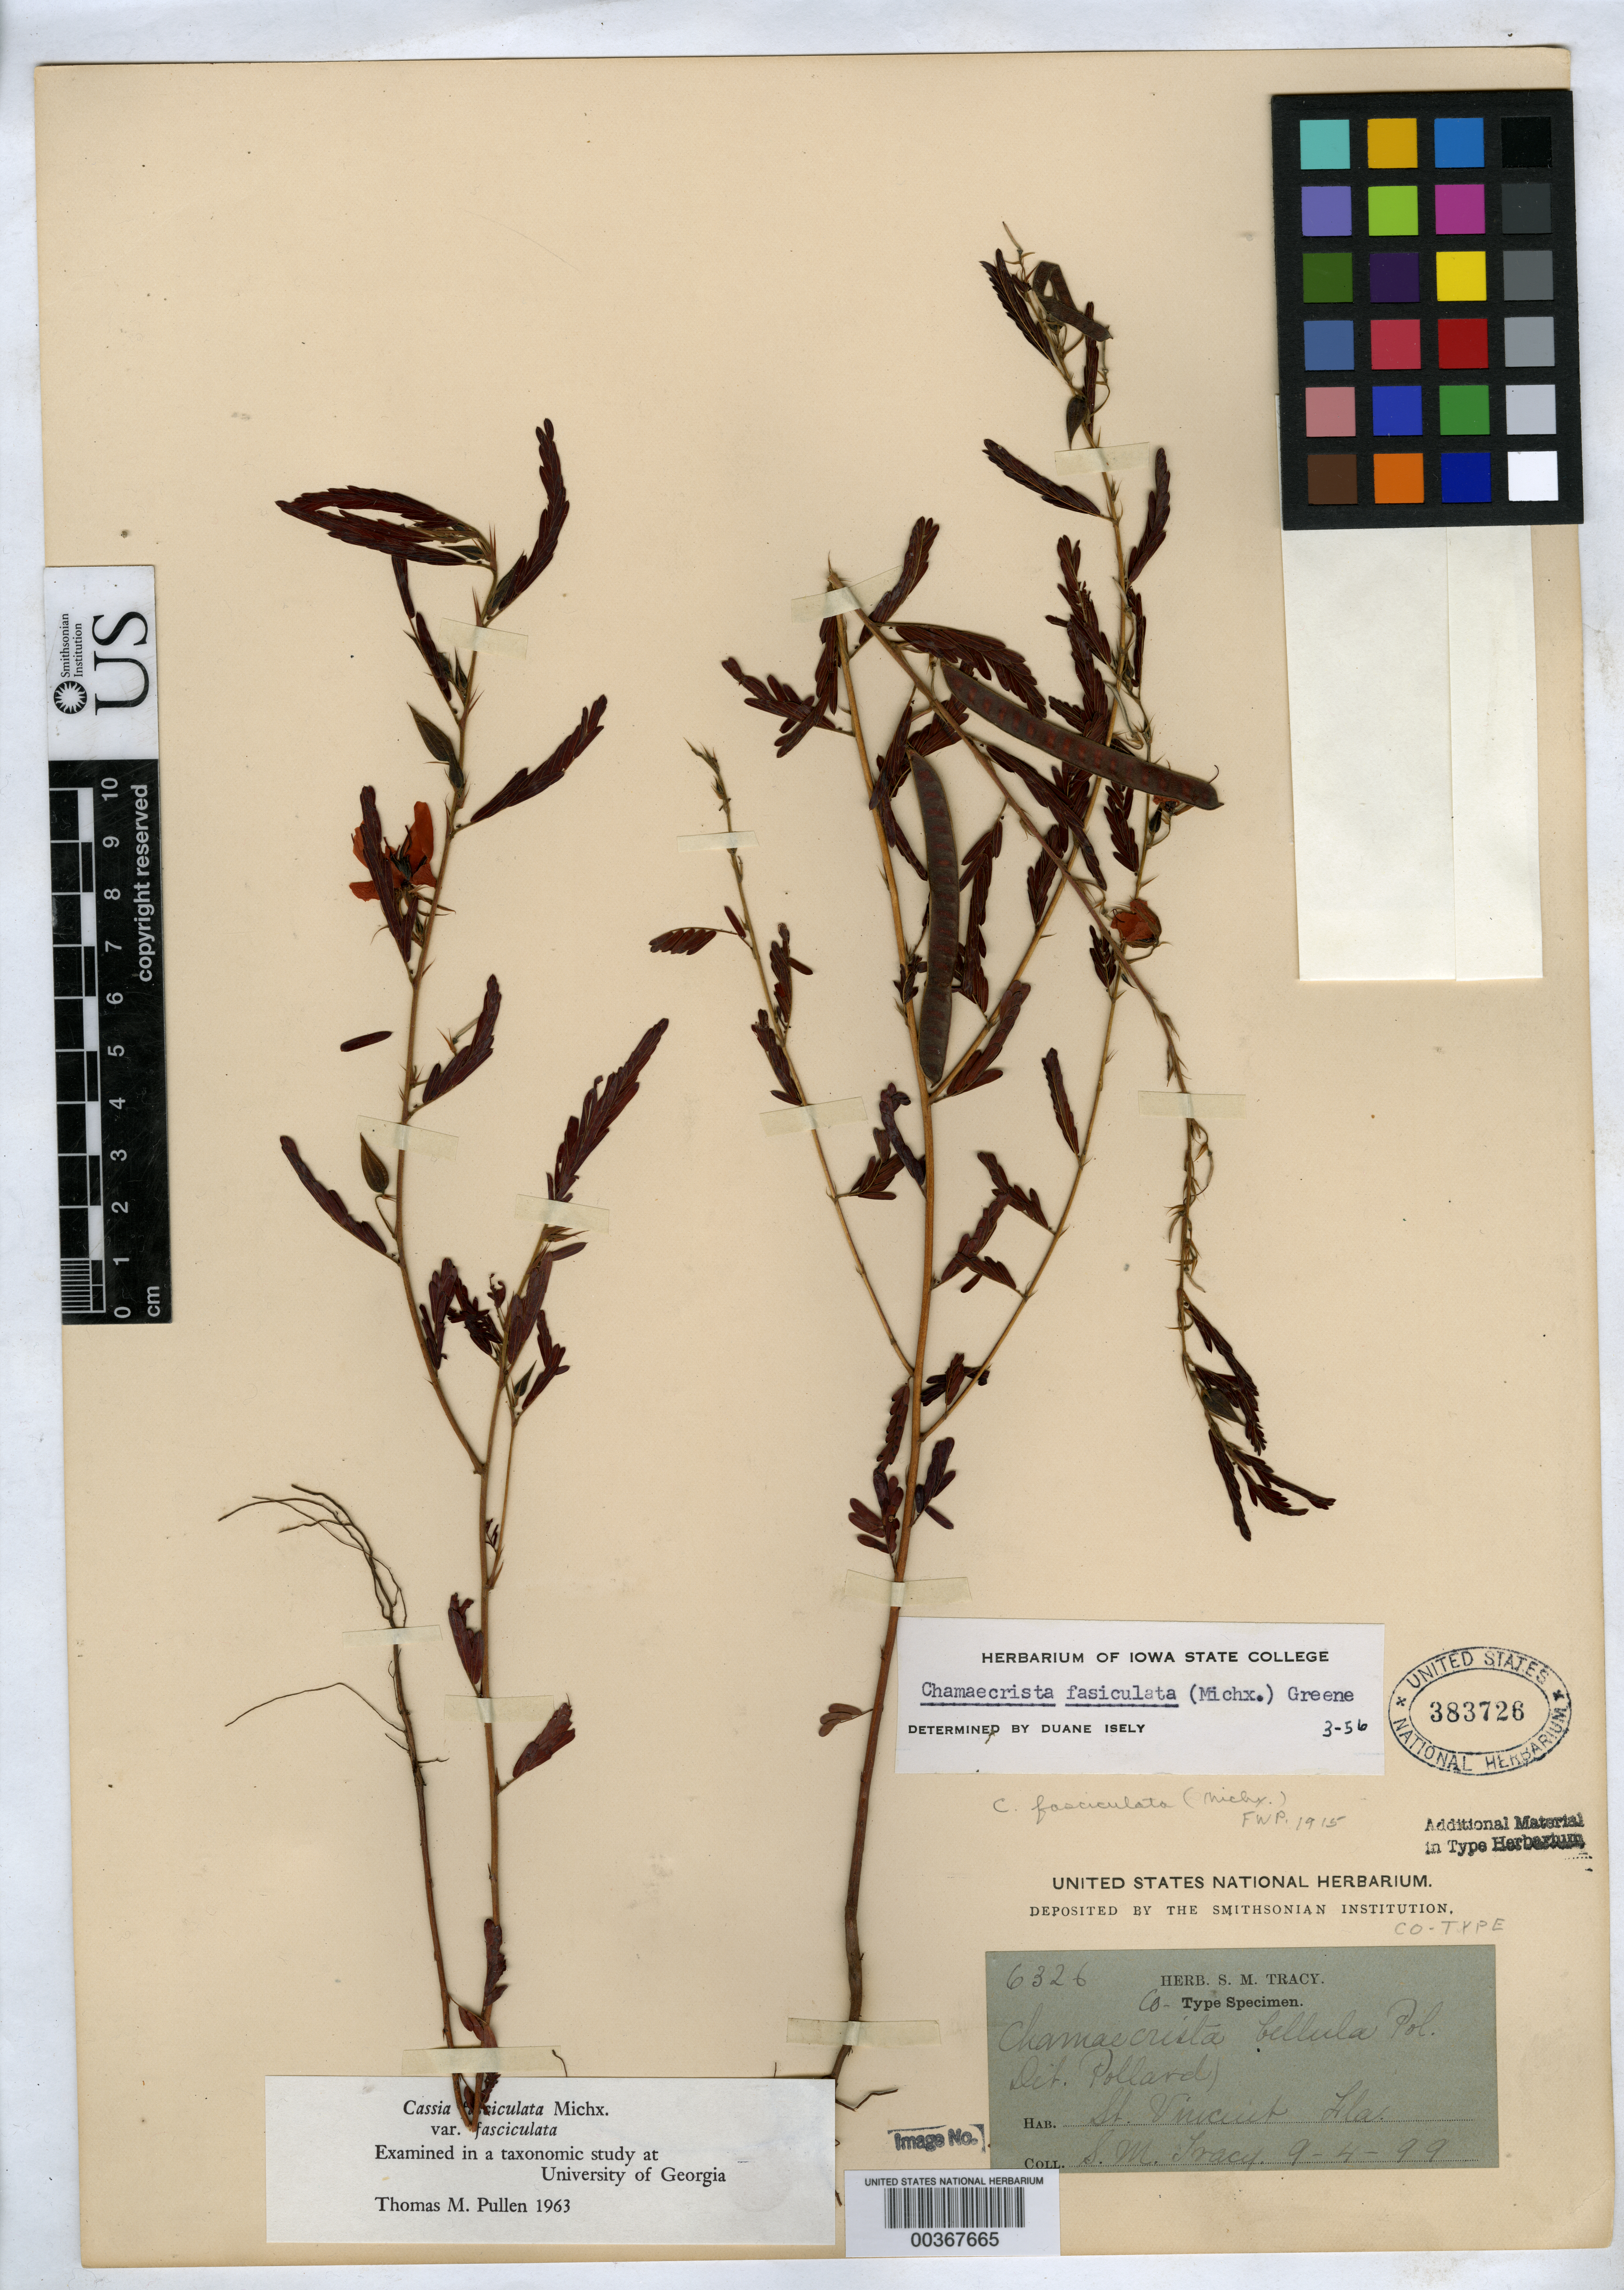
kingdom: Plantae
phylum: Tracheophyta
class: Magnoliopsida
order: Fabales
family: Fabaceae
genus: Chamaecrista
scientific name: Chamaecrista bellula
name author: Pollard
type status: Isotype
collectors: S. M. Tracy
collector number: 6326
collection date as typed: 04 Sep 1899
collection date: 1899-09-04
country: United States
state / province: Florida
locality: St. Vincent.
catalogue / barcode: US 383726